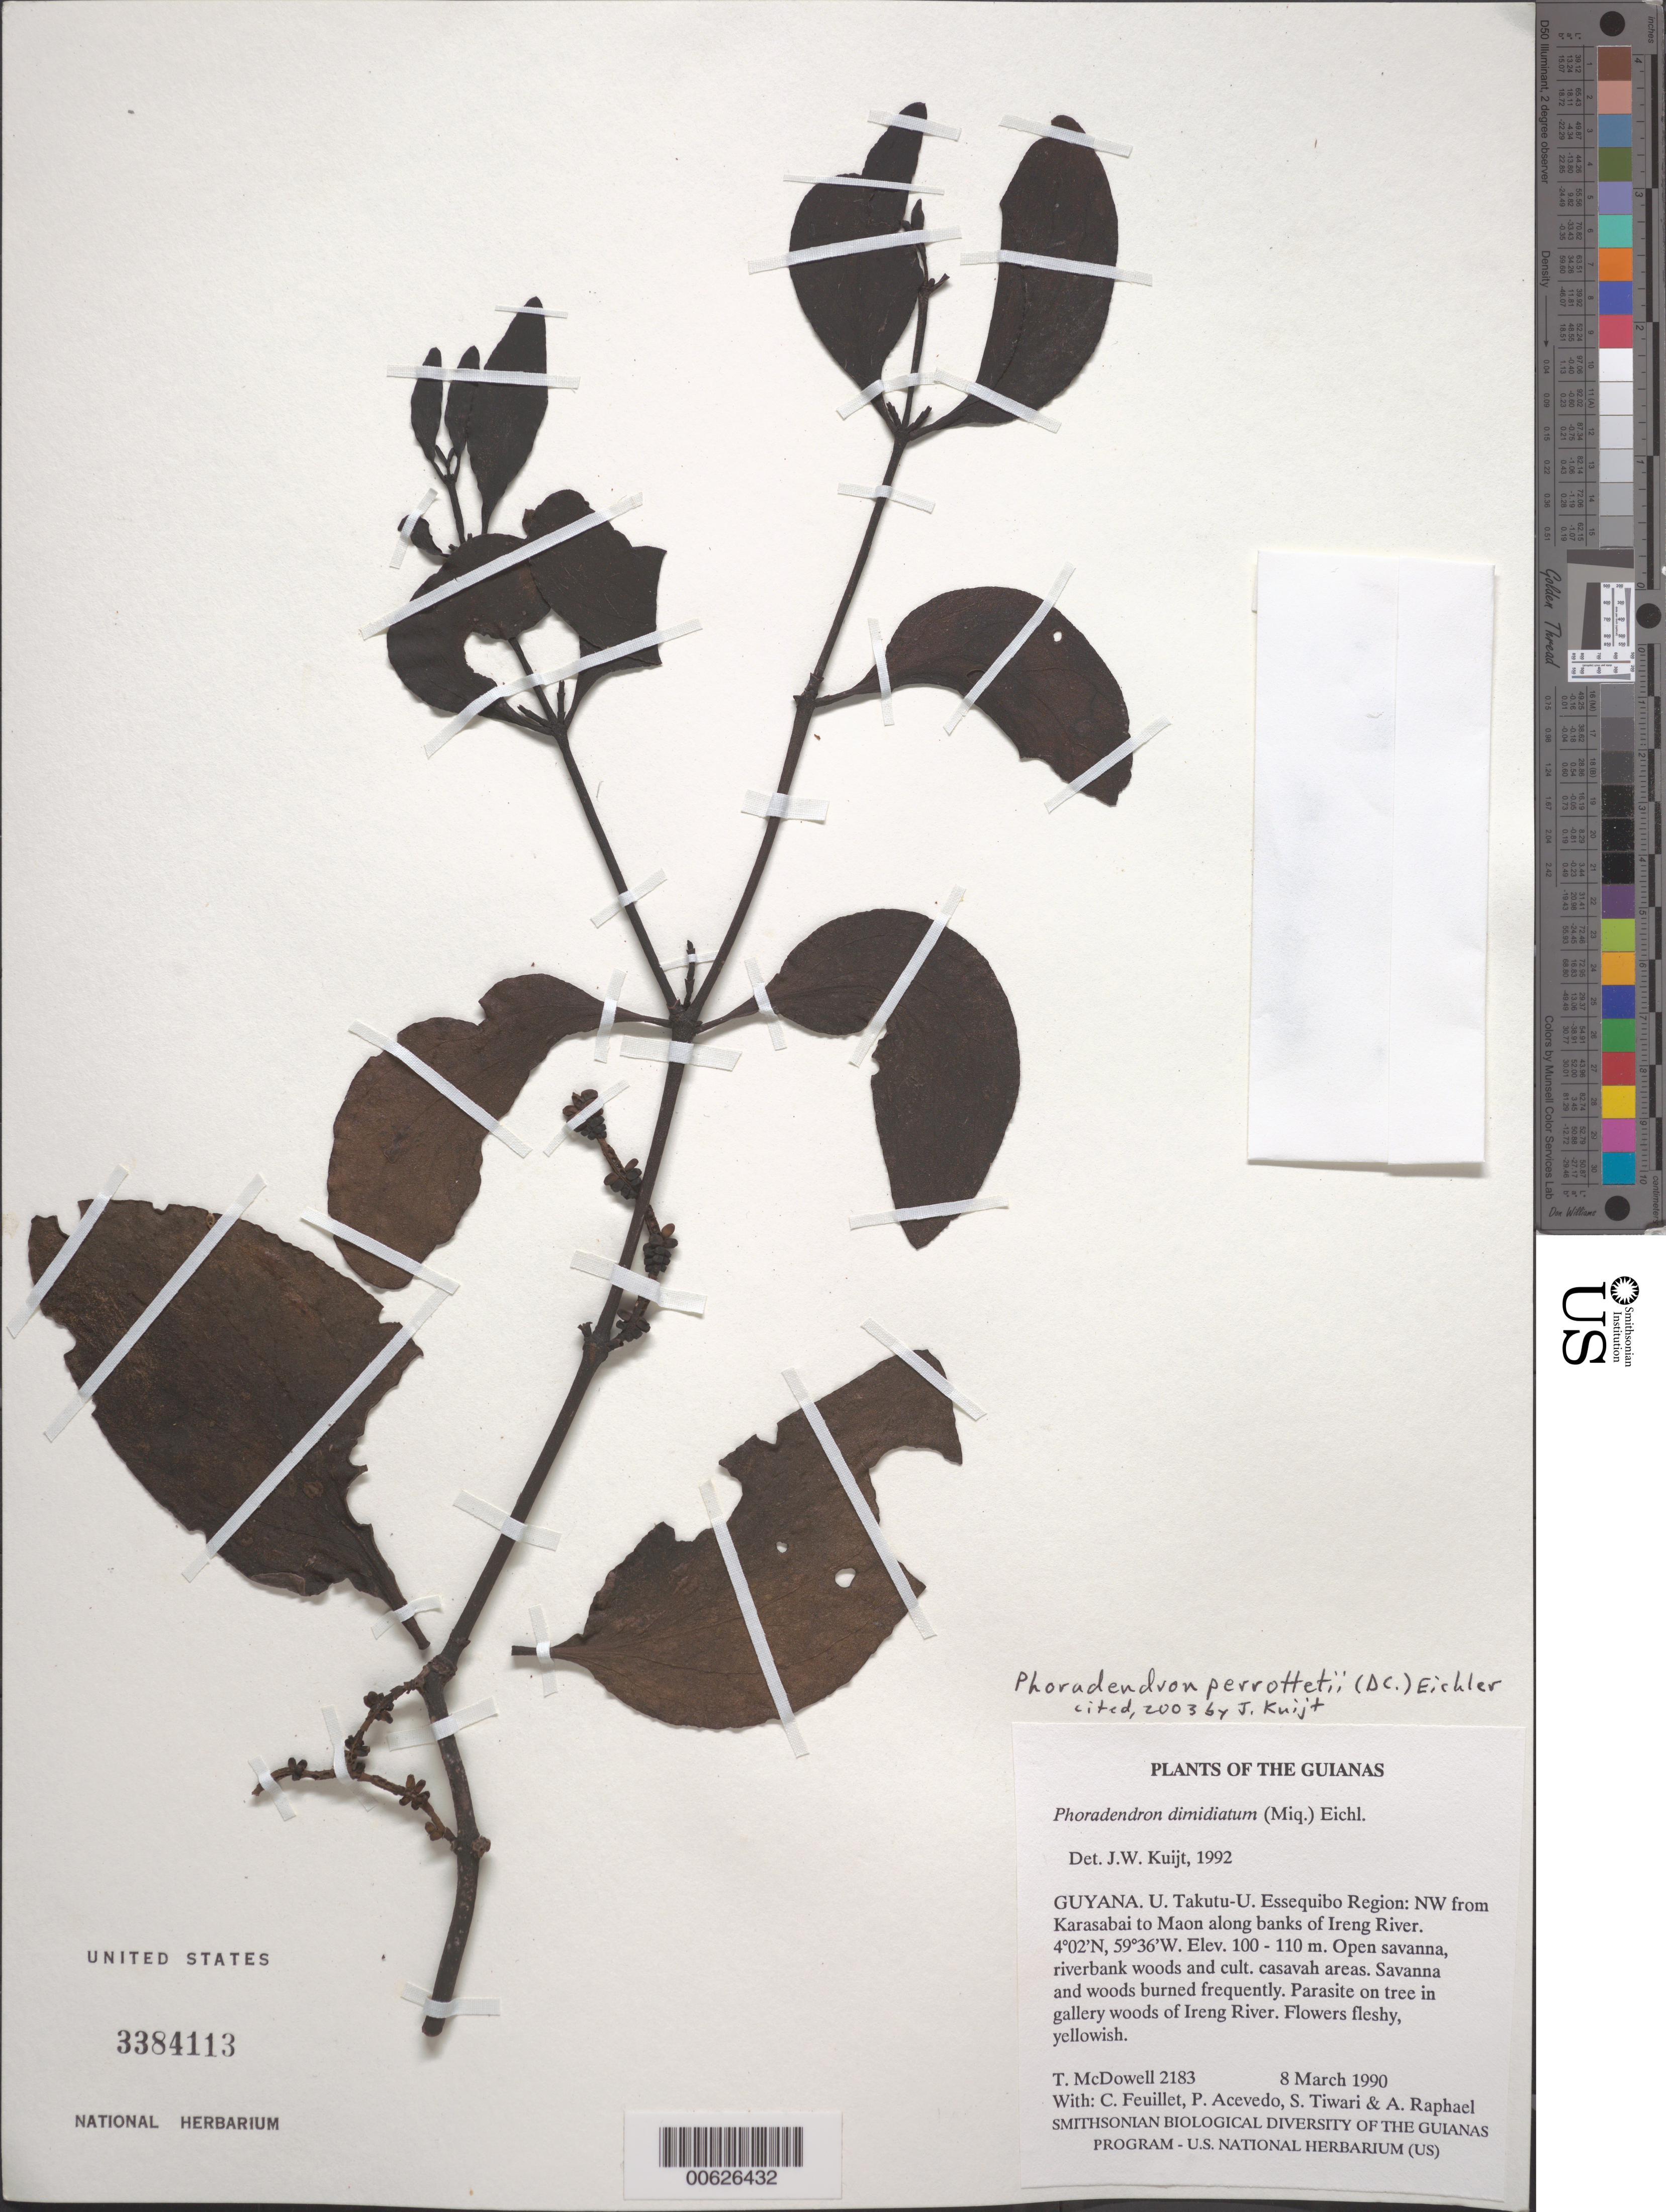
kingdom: Plantae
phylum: Tracheophyta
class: Magnoliopsida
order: Santalales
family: Viscaceae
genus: Phoradendron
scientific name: Phoradendron perrottetii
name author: (DC.) Eichler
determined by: Kuijt, Job, (CANADA)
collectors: T. McDowell, C. Feuillet, P. Acevedo-Rodr., S. Tiwari & A. Raphael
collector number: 2183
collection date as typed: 8 March 1990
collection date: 1990-03-08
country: Guyana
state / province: U. Takutu-U. Essequibo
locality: NW from Karasabai to Maon along banks of Ireng River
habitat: Open savanna, riverbank woods and cultivated cassava areas. Savanna and woods burned frequently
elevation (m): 100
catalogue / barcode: US 3384113